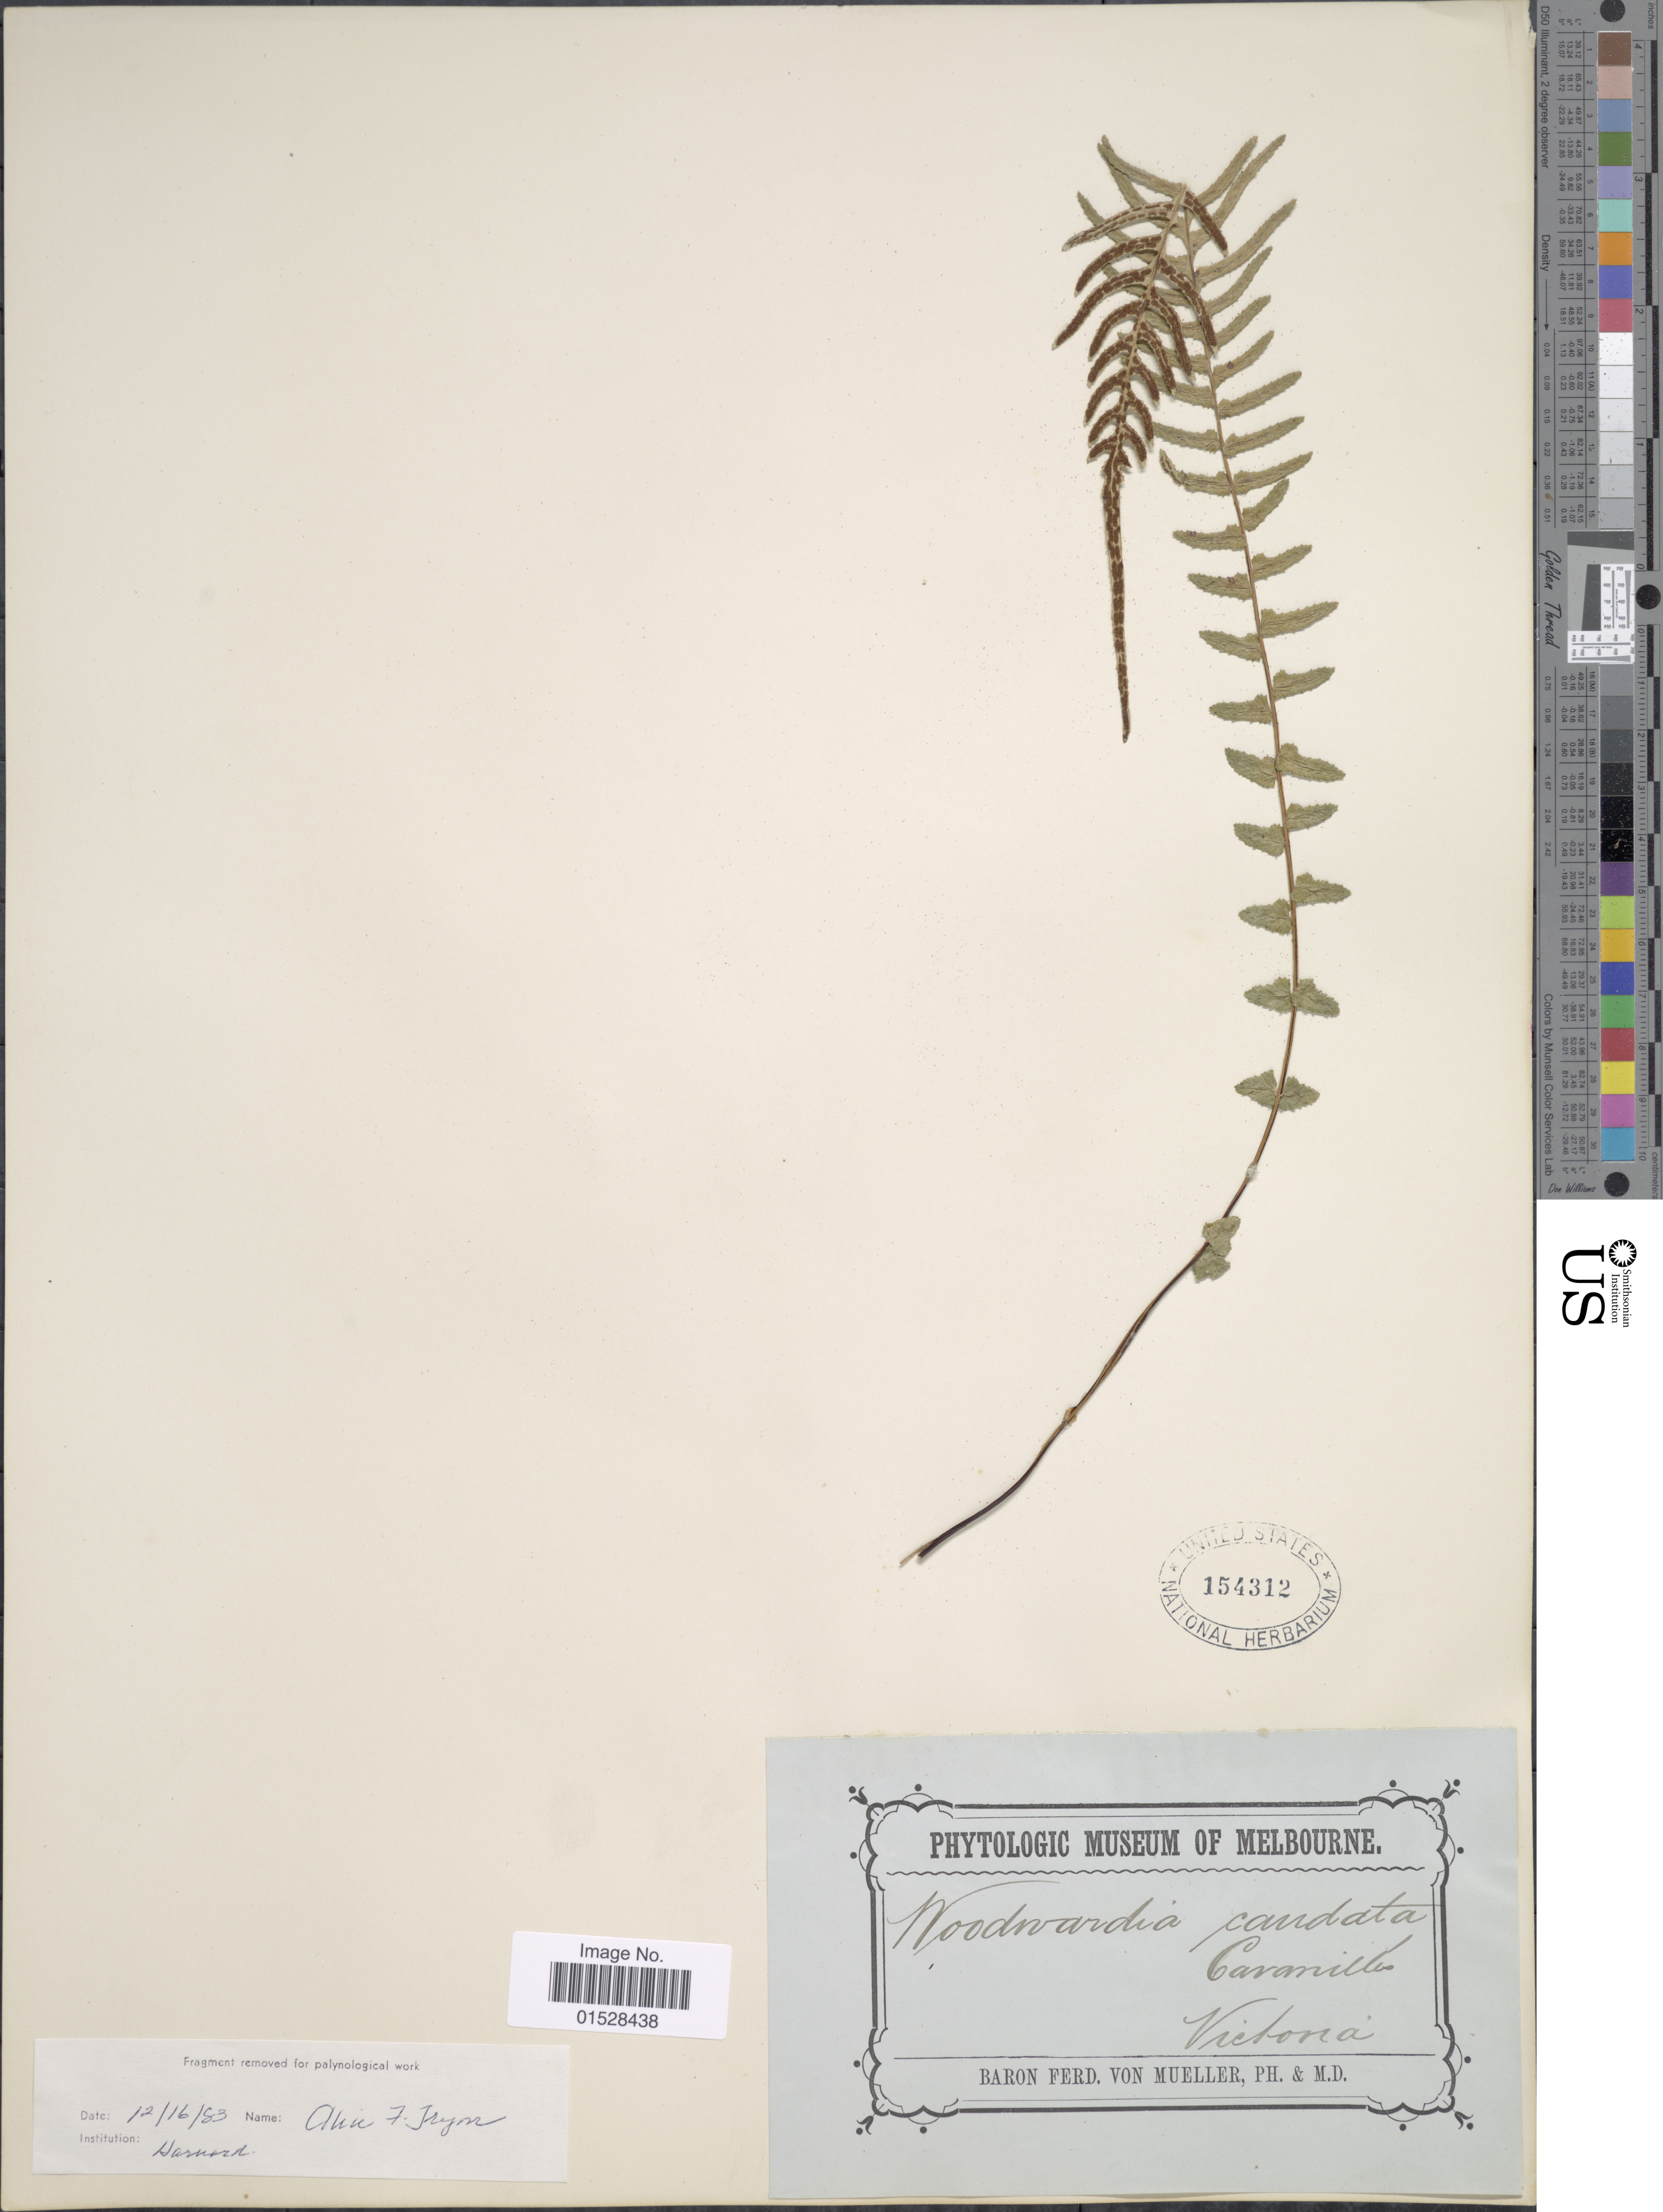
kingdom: Plantae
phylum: Tracheophyta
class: Polypodiopsida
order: Polypodiales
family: Blechnaceae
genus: Blechnum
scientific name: Blechnum spinulosum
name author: Poir.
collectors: B. von Mueller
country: Australia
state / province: Victoria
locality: Victoria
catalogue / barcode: US 154312